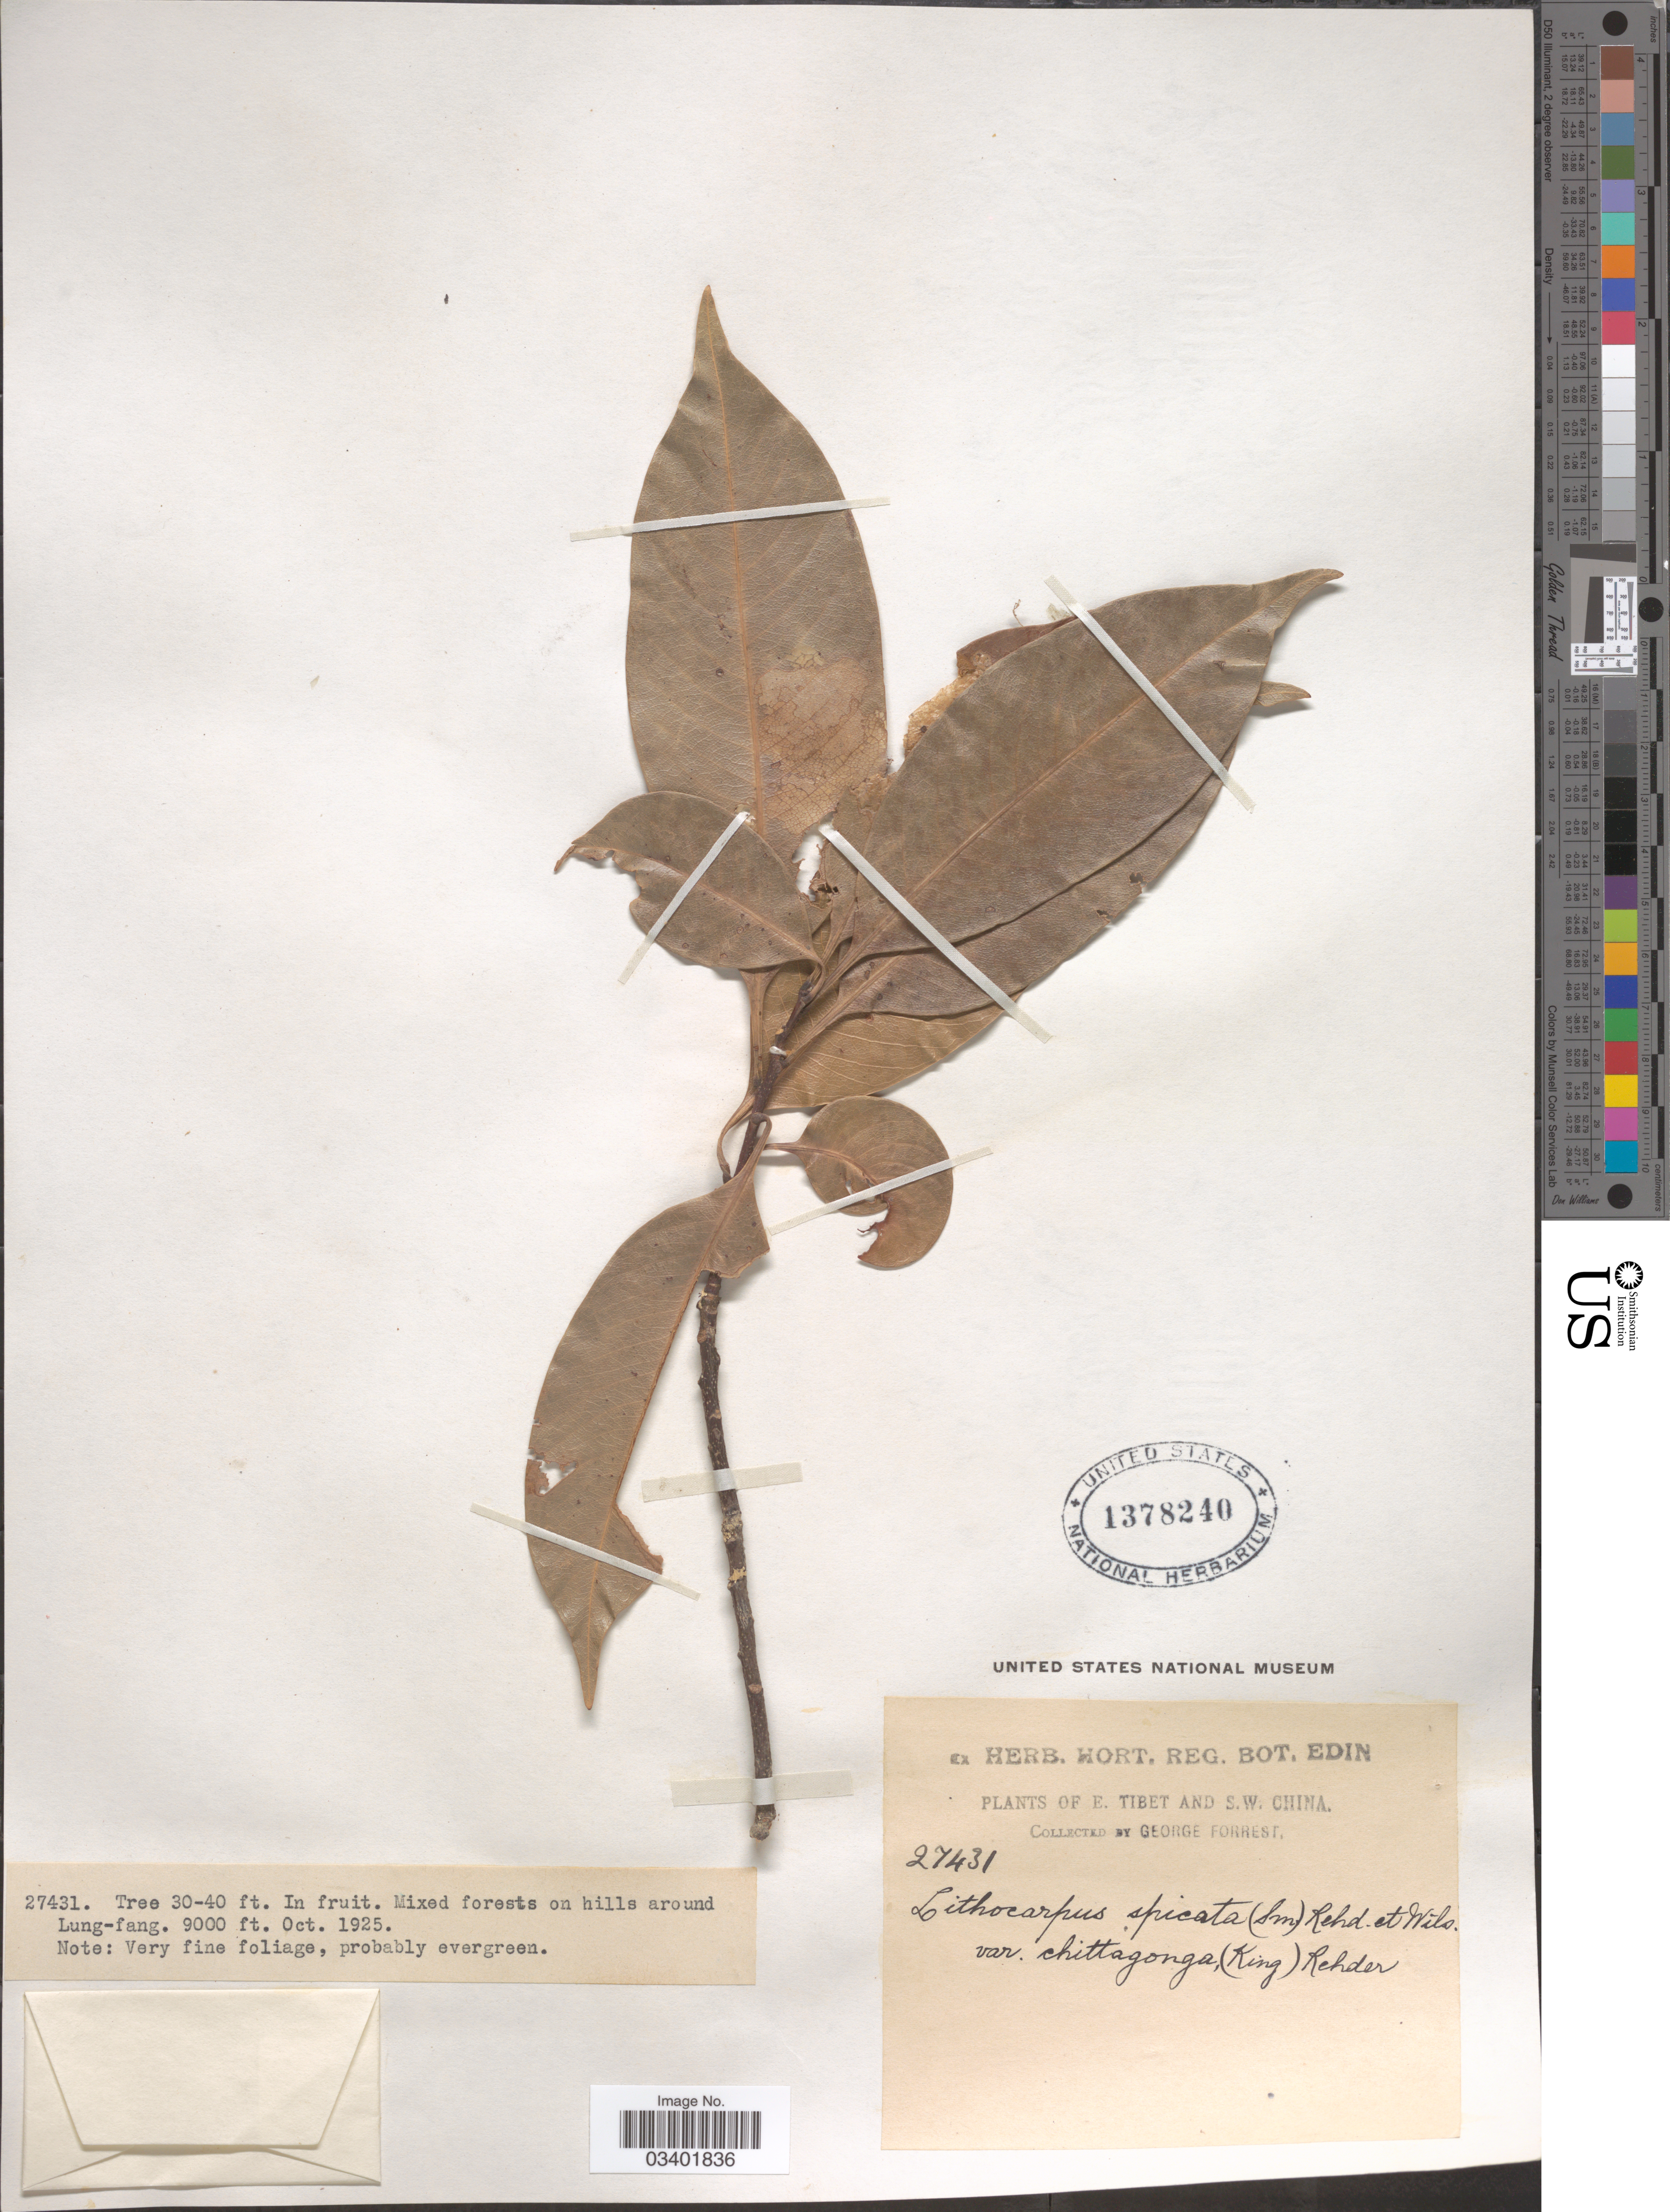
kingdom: Plantae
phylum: Tracheophyta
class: Magnoliopsida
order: Fagales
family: Fagaceae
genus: Lithocarpus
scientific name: Lithocarpus elegans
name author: (Blume) Hatus. ex Soepadmo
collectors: G. Forrest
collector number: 27431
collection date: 1925-10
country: China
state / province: Xizang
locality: E. Tibet and S.W. China. Mixed forests on hills around Lung-fang.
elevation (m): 2743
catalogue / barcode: US 1378240